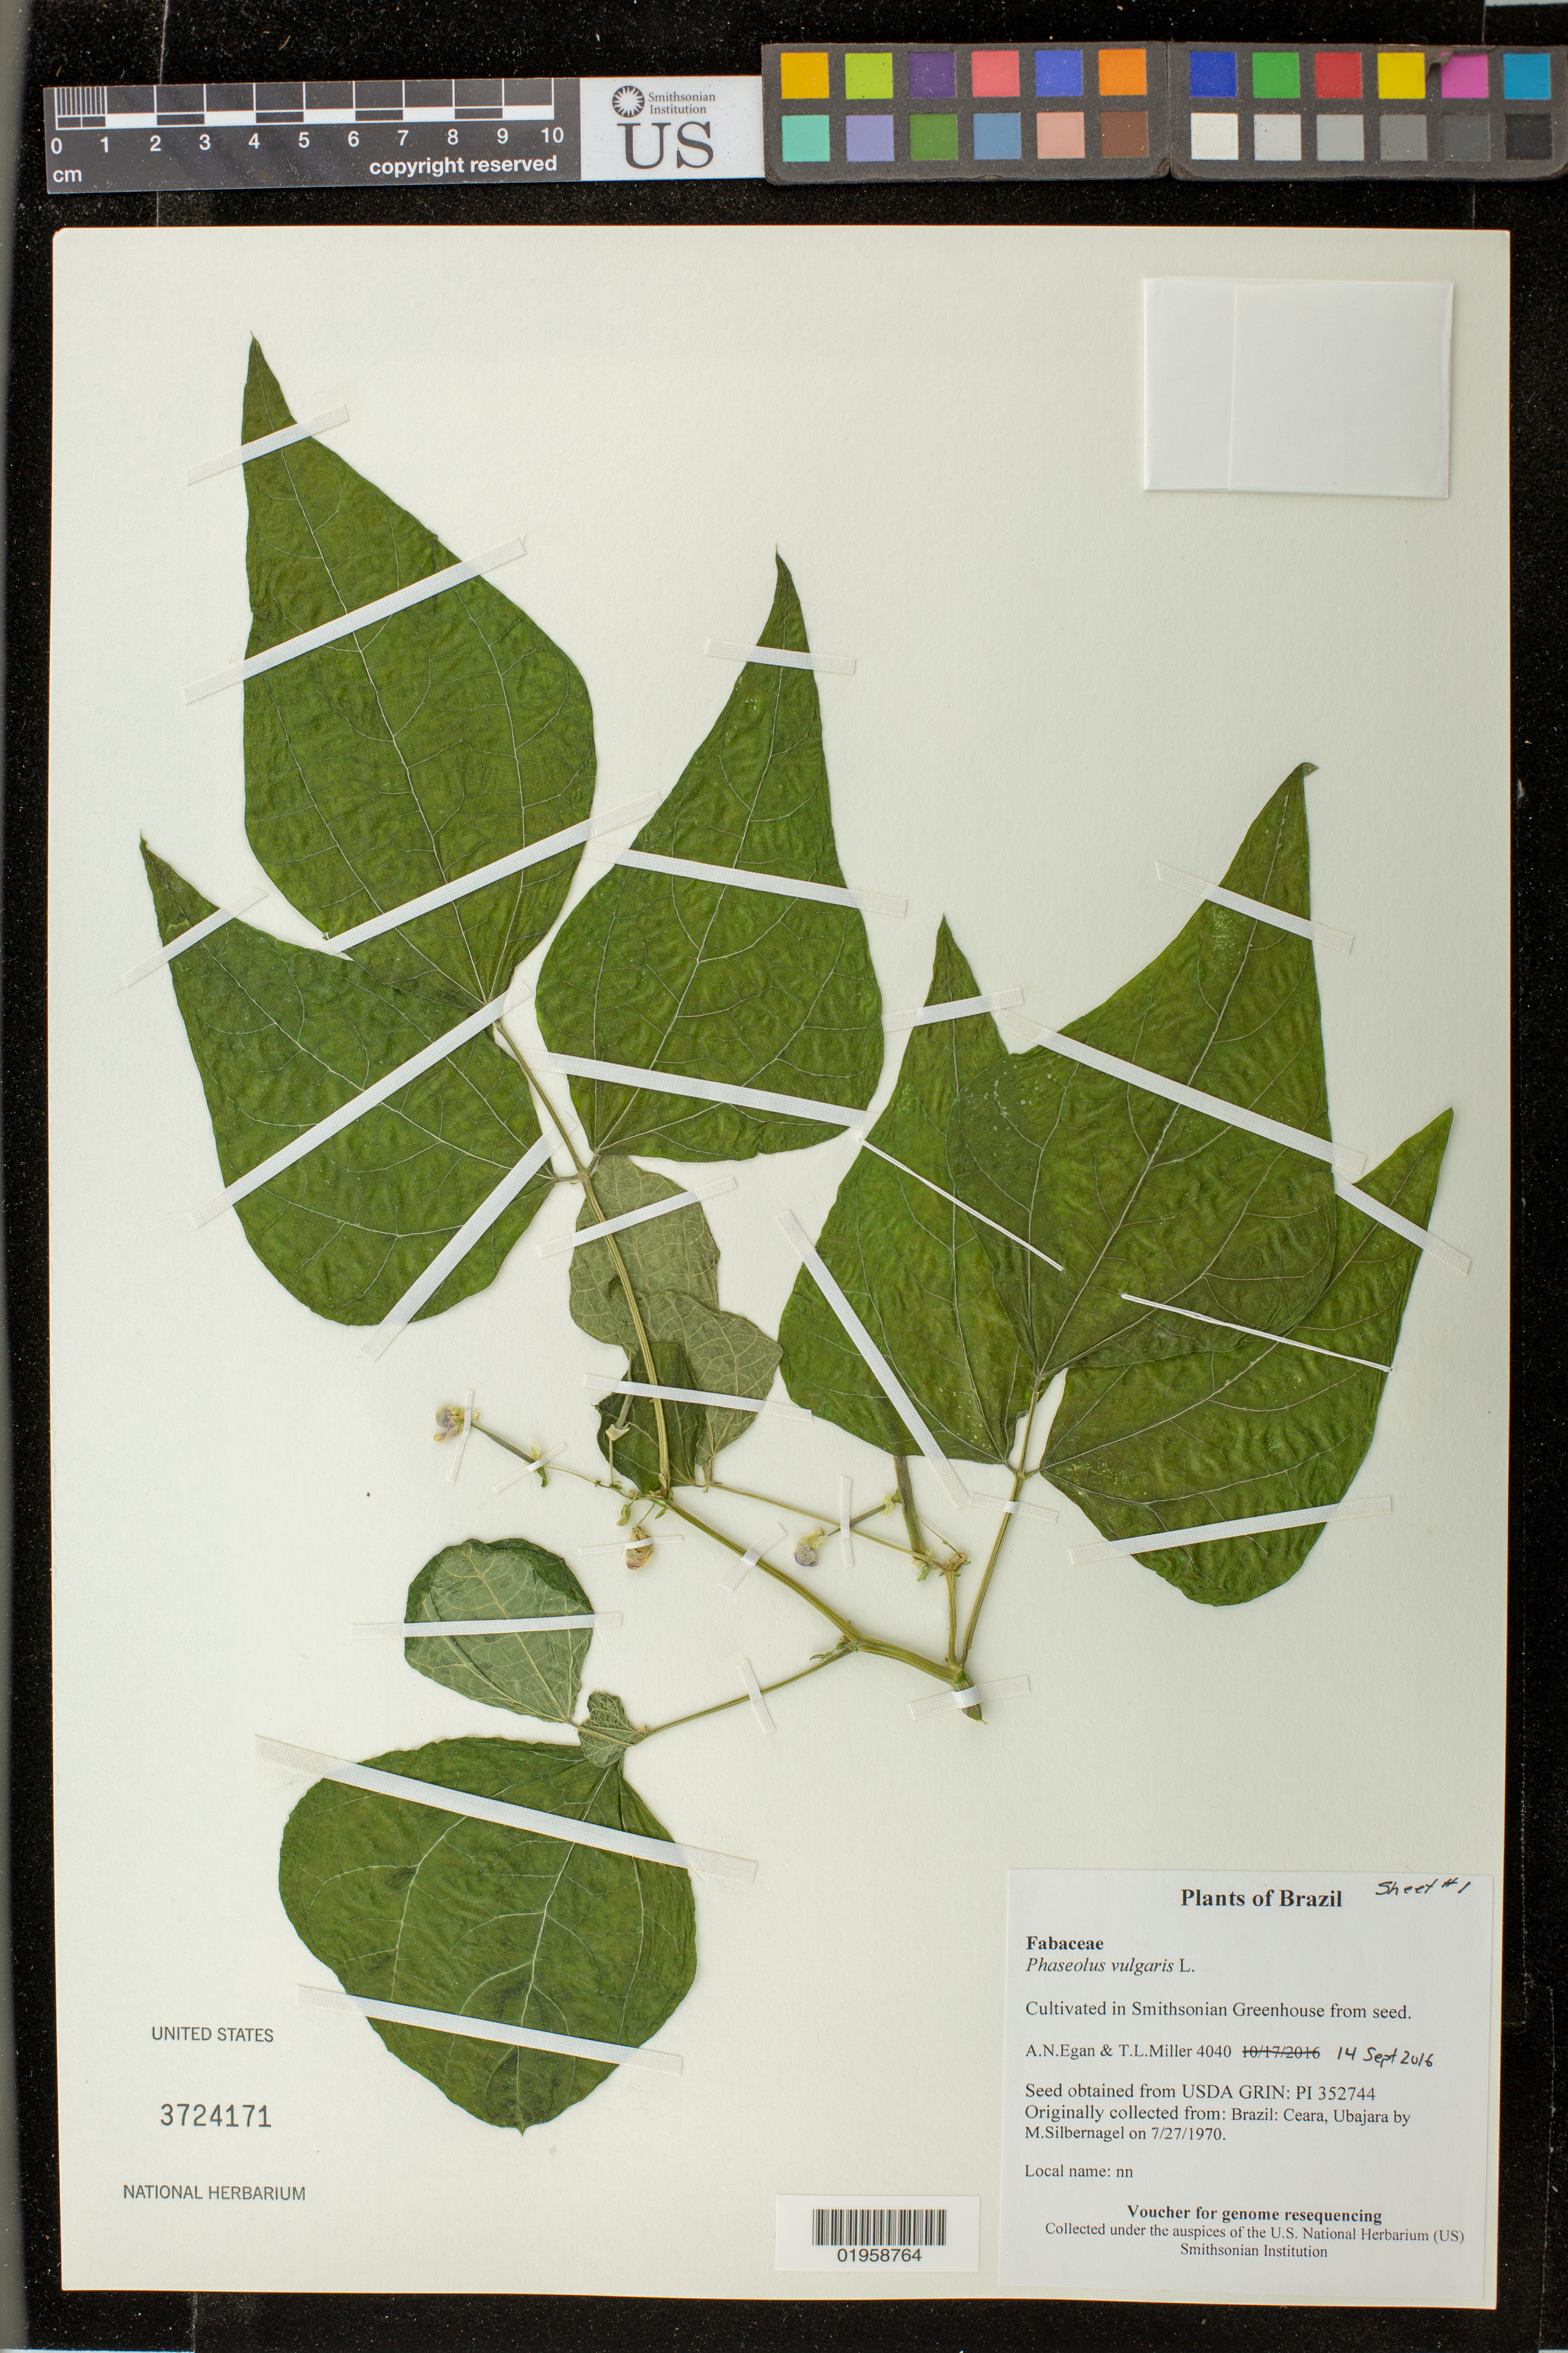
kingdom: Plantae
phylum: Tracheophyta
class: Magnoliopsida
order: Fabales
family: Fabaceae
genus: Phaseolus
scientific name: Phaseolus vulgaris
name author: L.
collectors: A. N. Egan & T. L. Miller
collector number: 4040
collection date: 2016-09-14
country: United States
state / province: Maryland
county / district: Prince George's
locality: Smithsonian's Museum Support Ctr; 4210 Suitland Pkwy., NMNH Botany Research Greenhouses. Suitland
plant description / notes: Originally collected in Brazil, Ceara, Ubajara on 1970-07-27. M.Silbernagel (collector); Grown from seed acquired from the USDA's GRIN seed bank.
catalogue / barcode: US 3724171